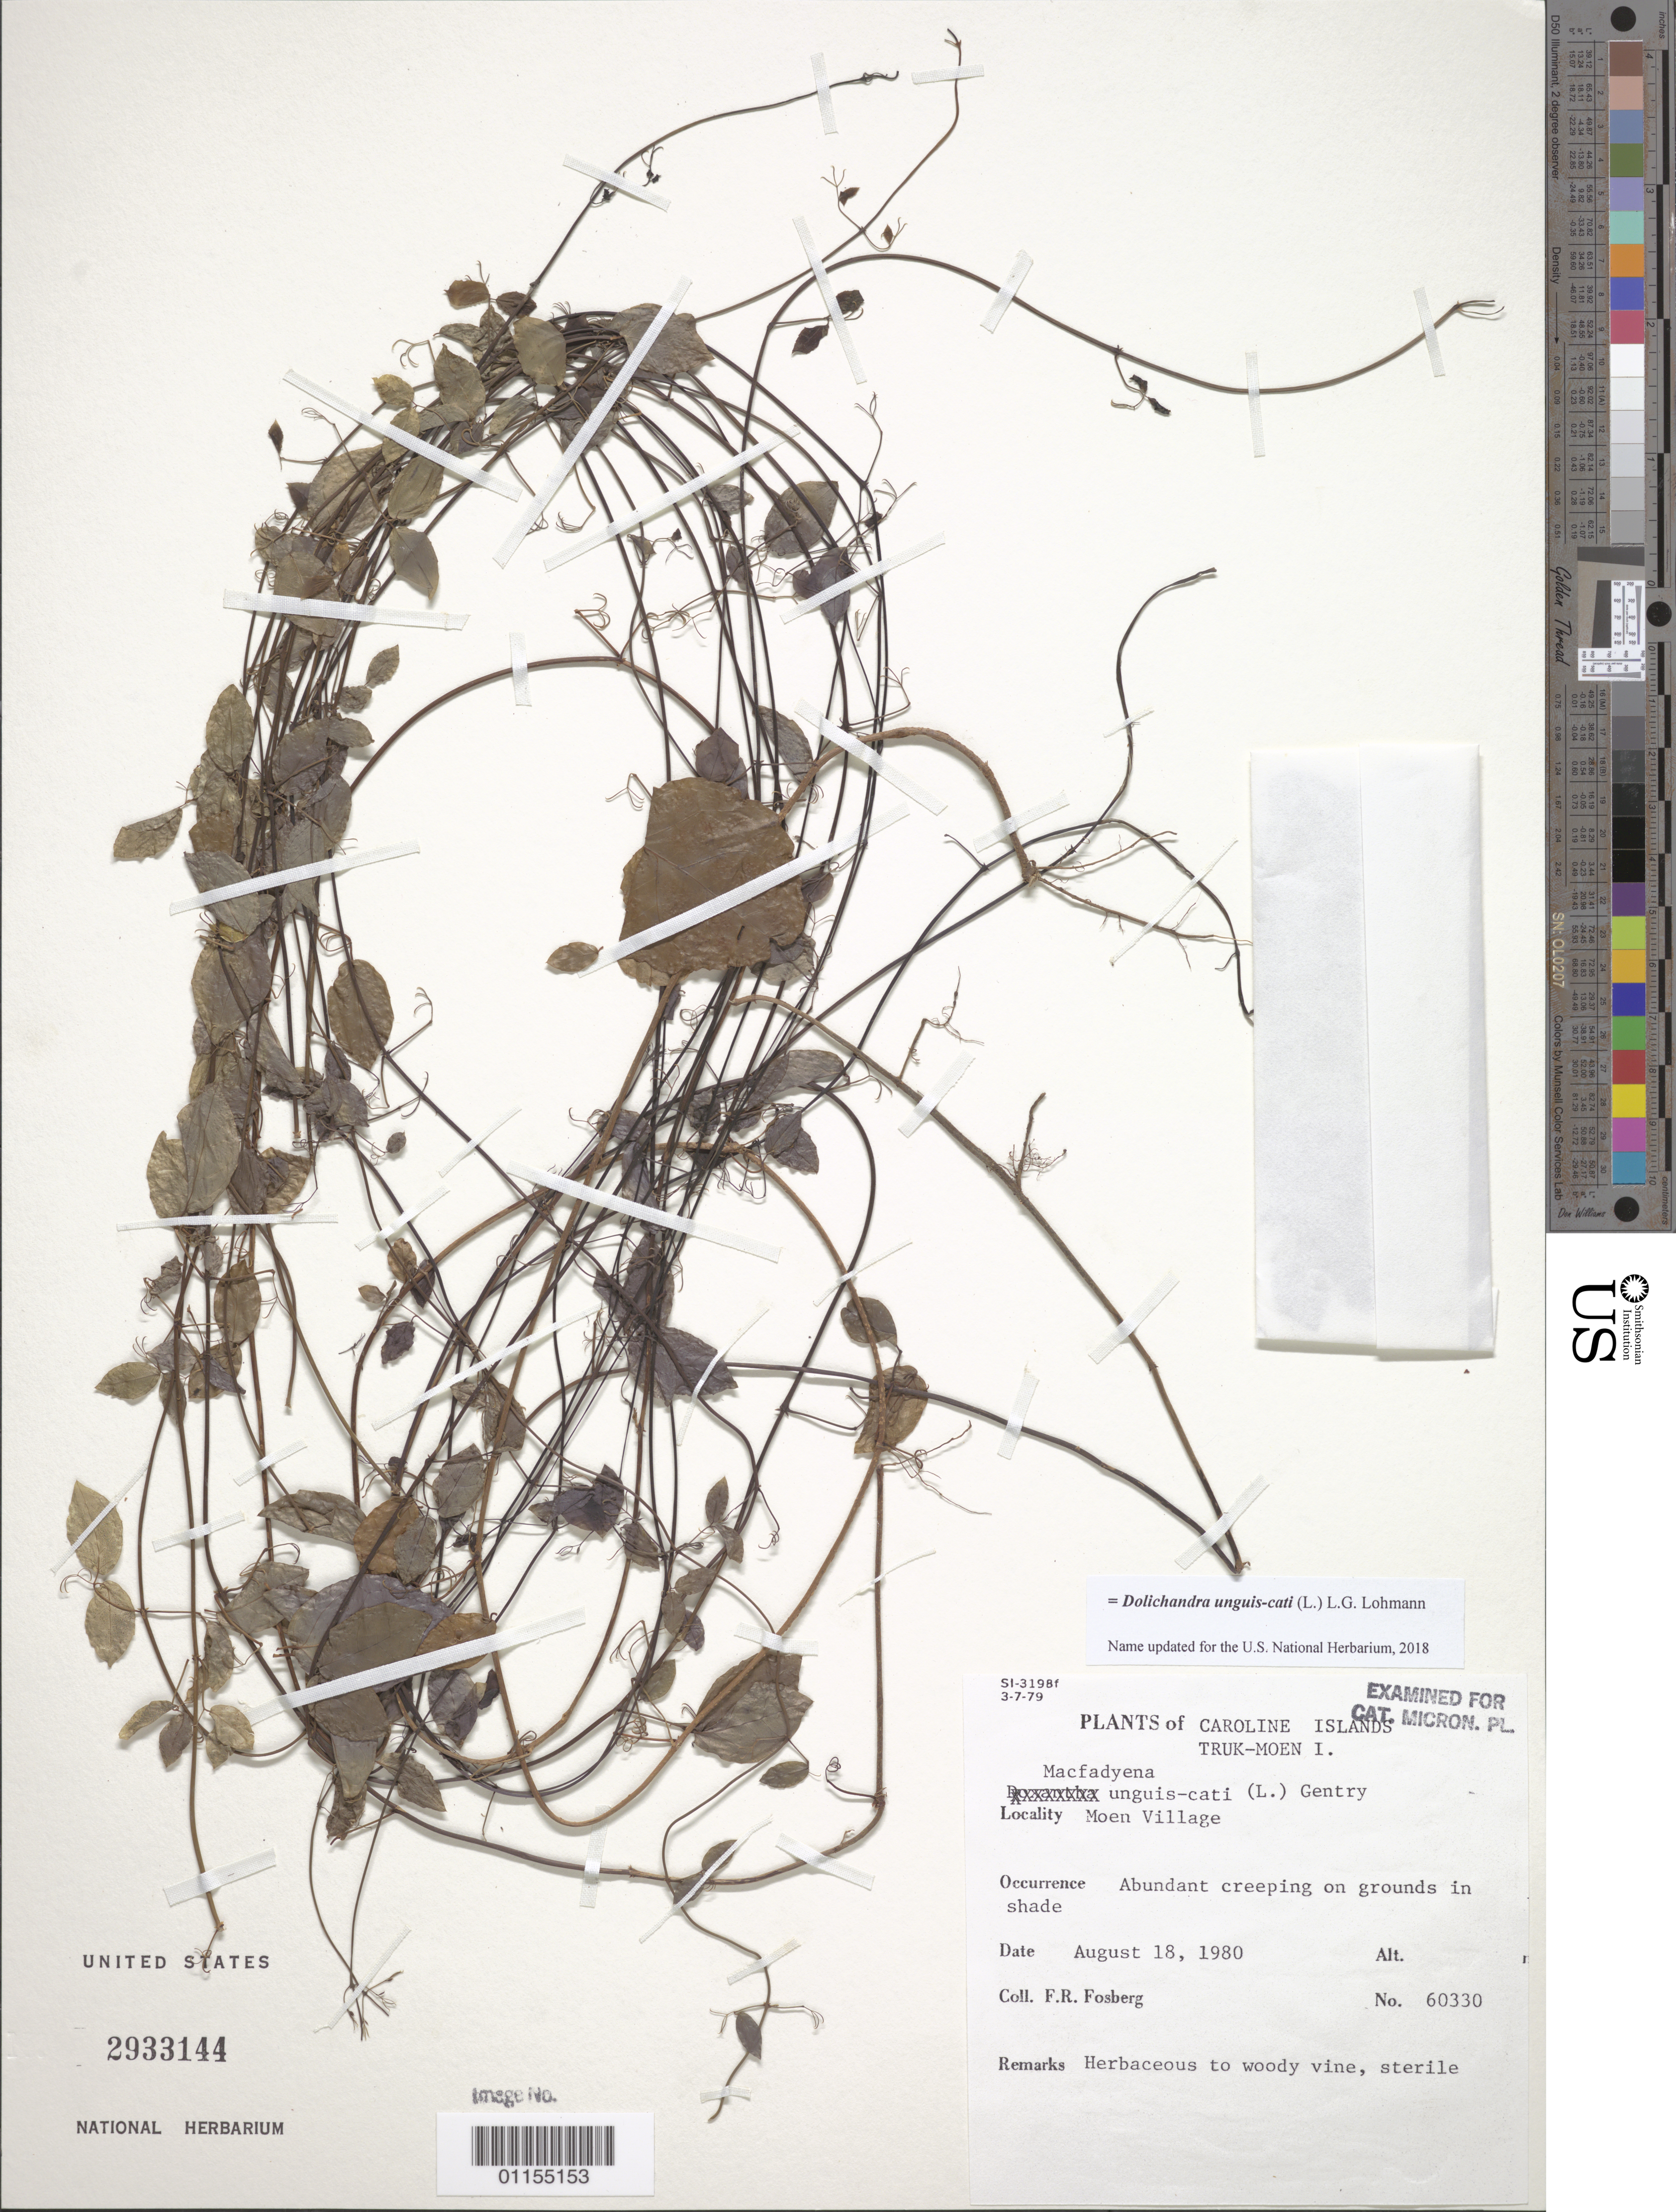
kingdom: Plantae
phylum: Tracheophyta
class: Magnoliopsida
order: Lamiales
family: Bignoniaceae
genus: Dolichandra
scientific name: Dolichandra unguis-cati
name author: (L.) L.G. Lohmann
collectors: F. R. Fosberg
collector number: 60330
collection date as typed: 18 Aug 1980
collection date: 1980-08-18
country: Micronesia, Federated States of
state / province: Truk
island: Moen [Wono]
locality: Moen I. [Moen Island = Wono Island.]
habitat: shaded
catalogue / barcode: US 2933144